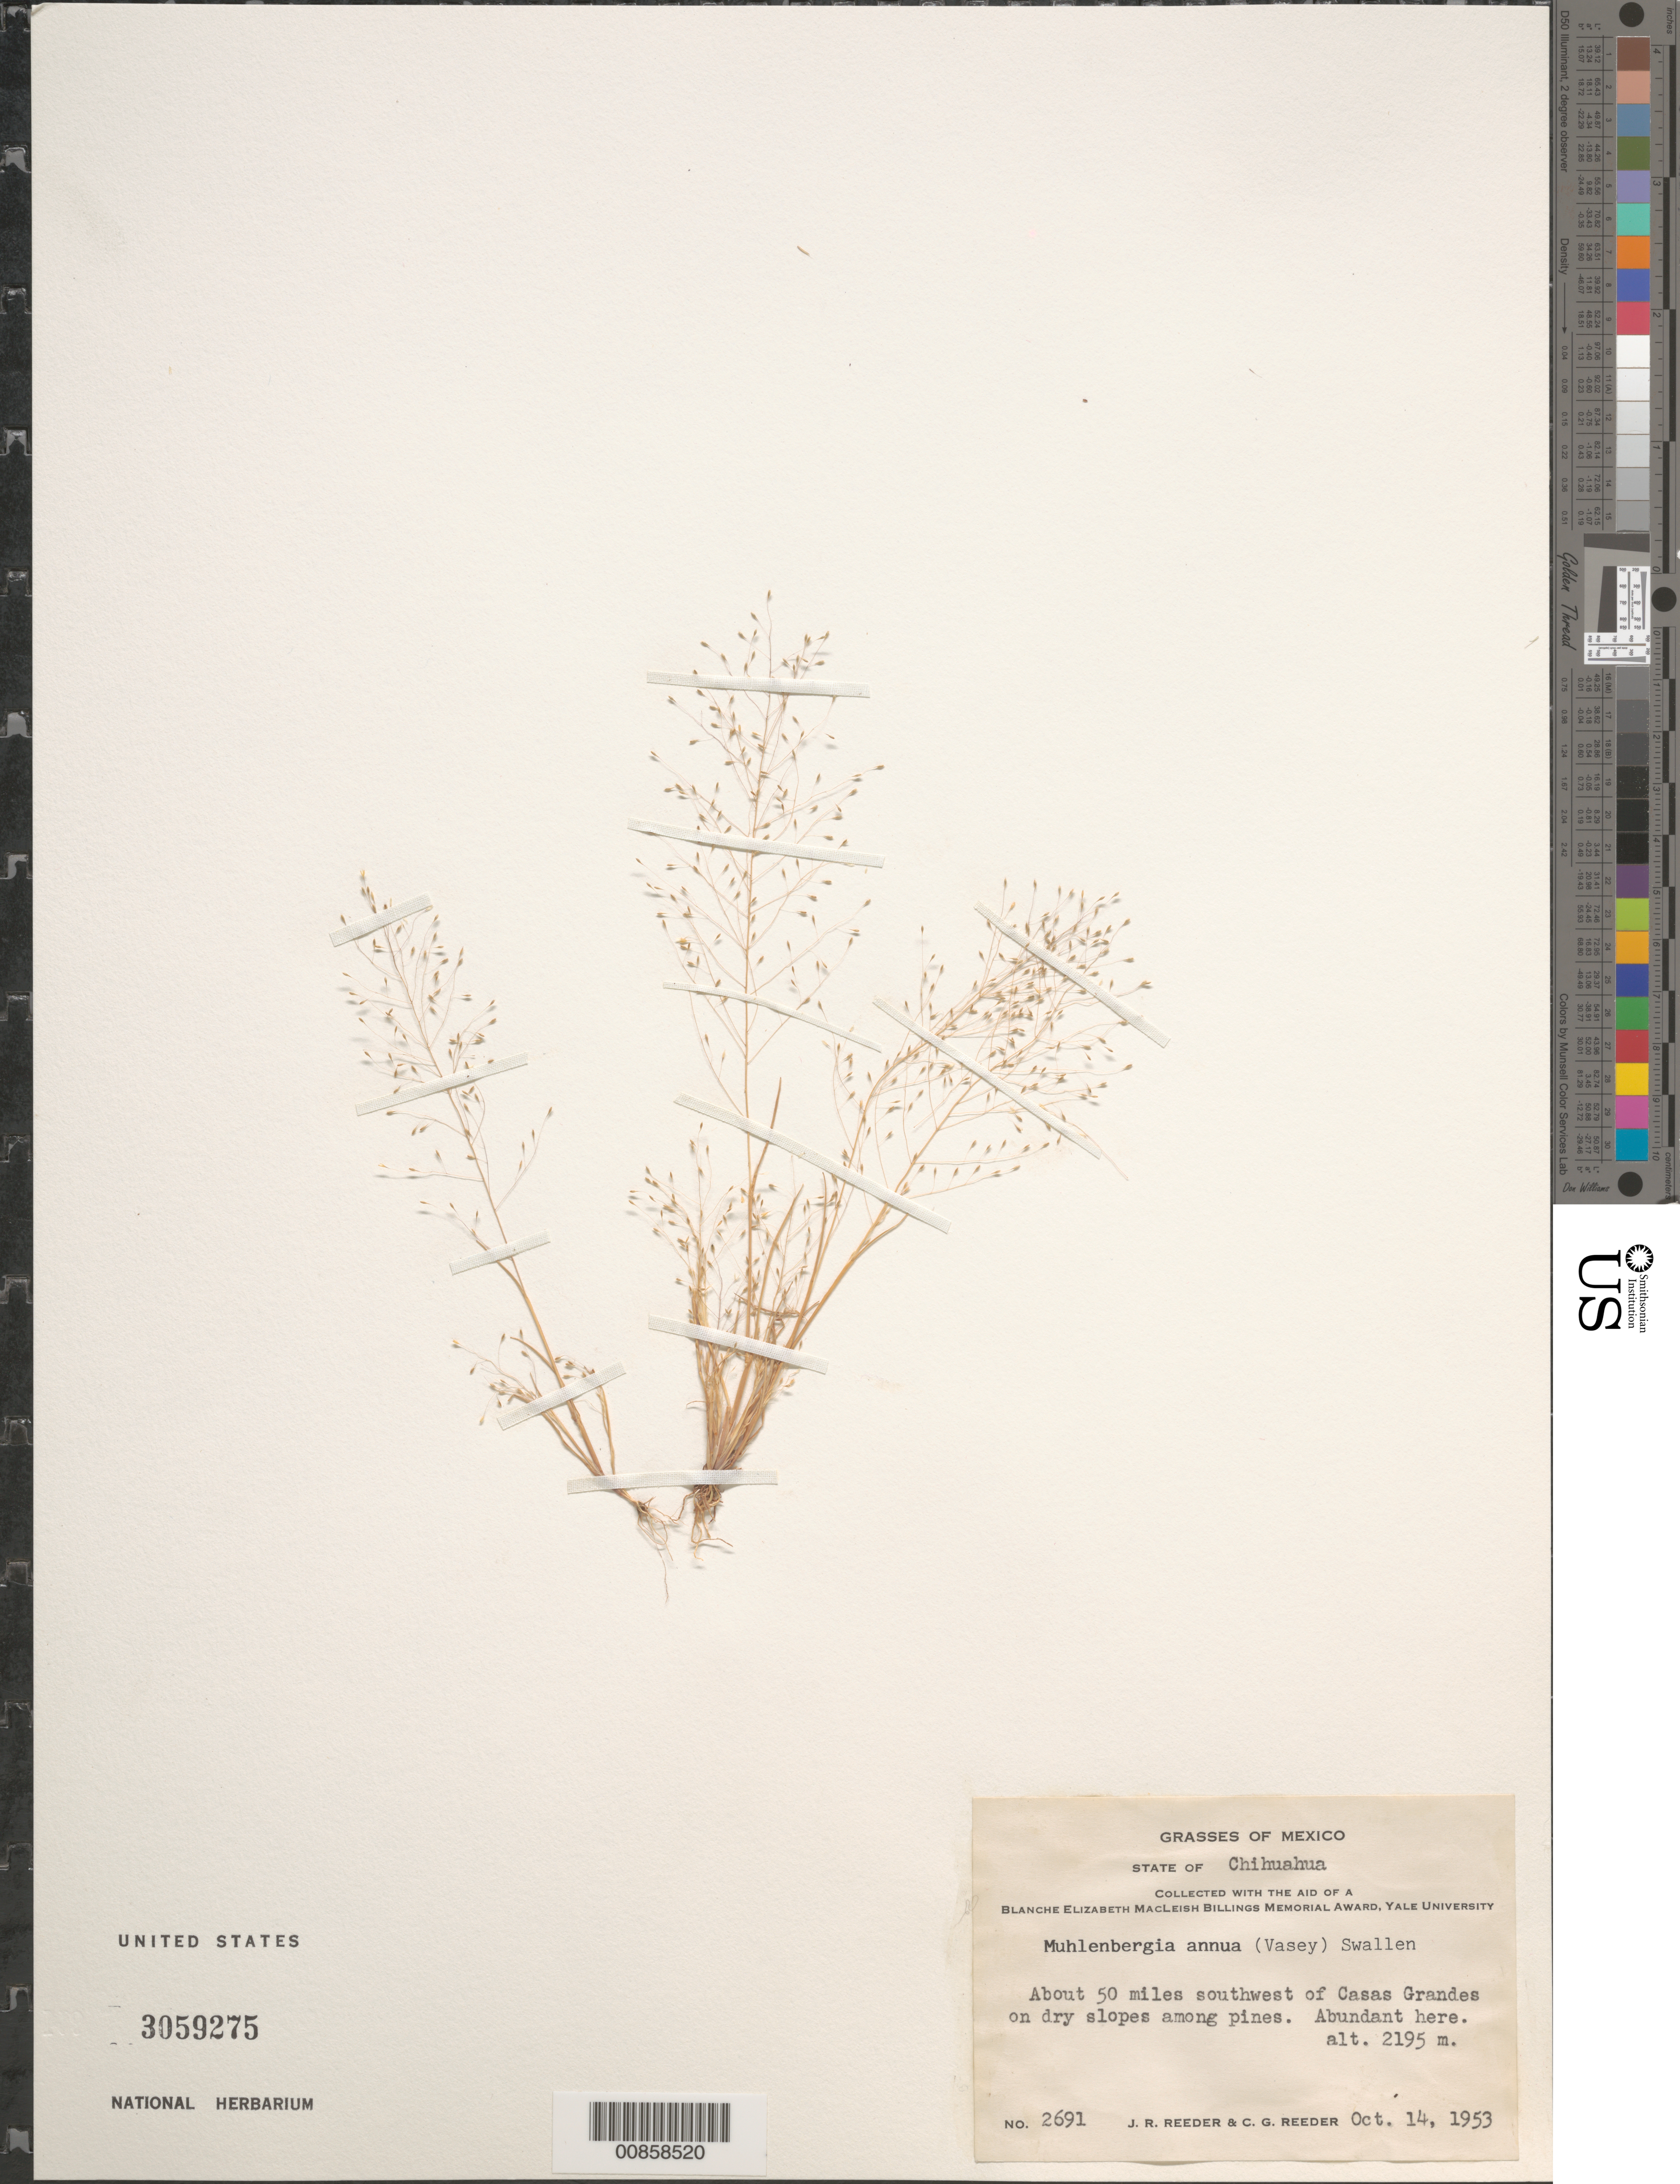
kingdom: Plantae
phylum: Tracheophyta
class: Liliopsida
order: Poales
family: Poaceae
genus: Muhlenbergia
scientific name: Muhlenbergia annua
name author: (Vasey) Swallen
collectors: J. R. Reeder & C. G. Reeder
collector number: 2691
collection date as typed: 14 Oct 1953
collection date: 1953-10-14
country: Mexico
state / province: Chihuahua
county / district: Casas Grandes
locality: About 43 mi SW of Casas Grandes, mpio. Casas Grandes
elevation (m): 2100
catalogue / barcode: US 3059275